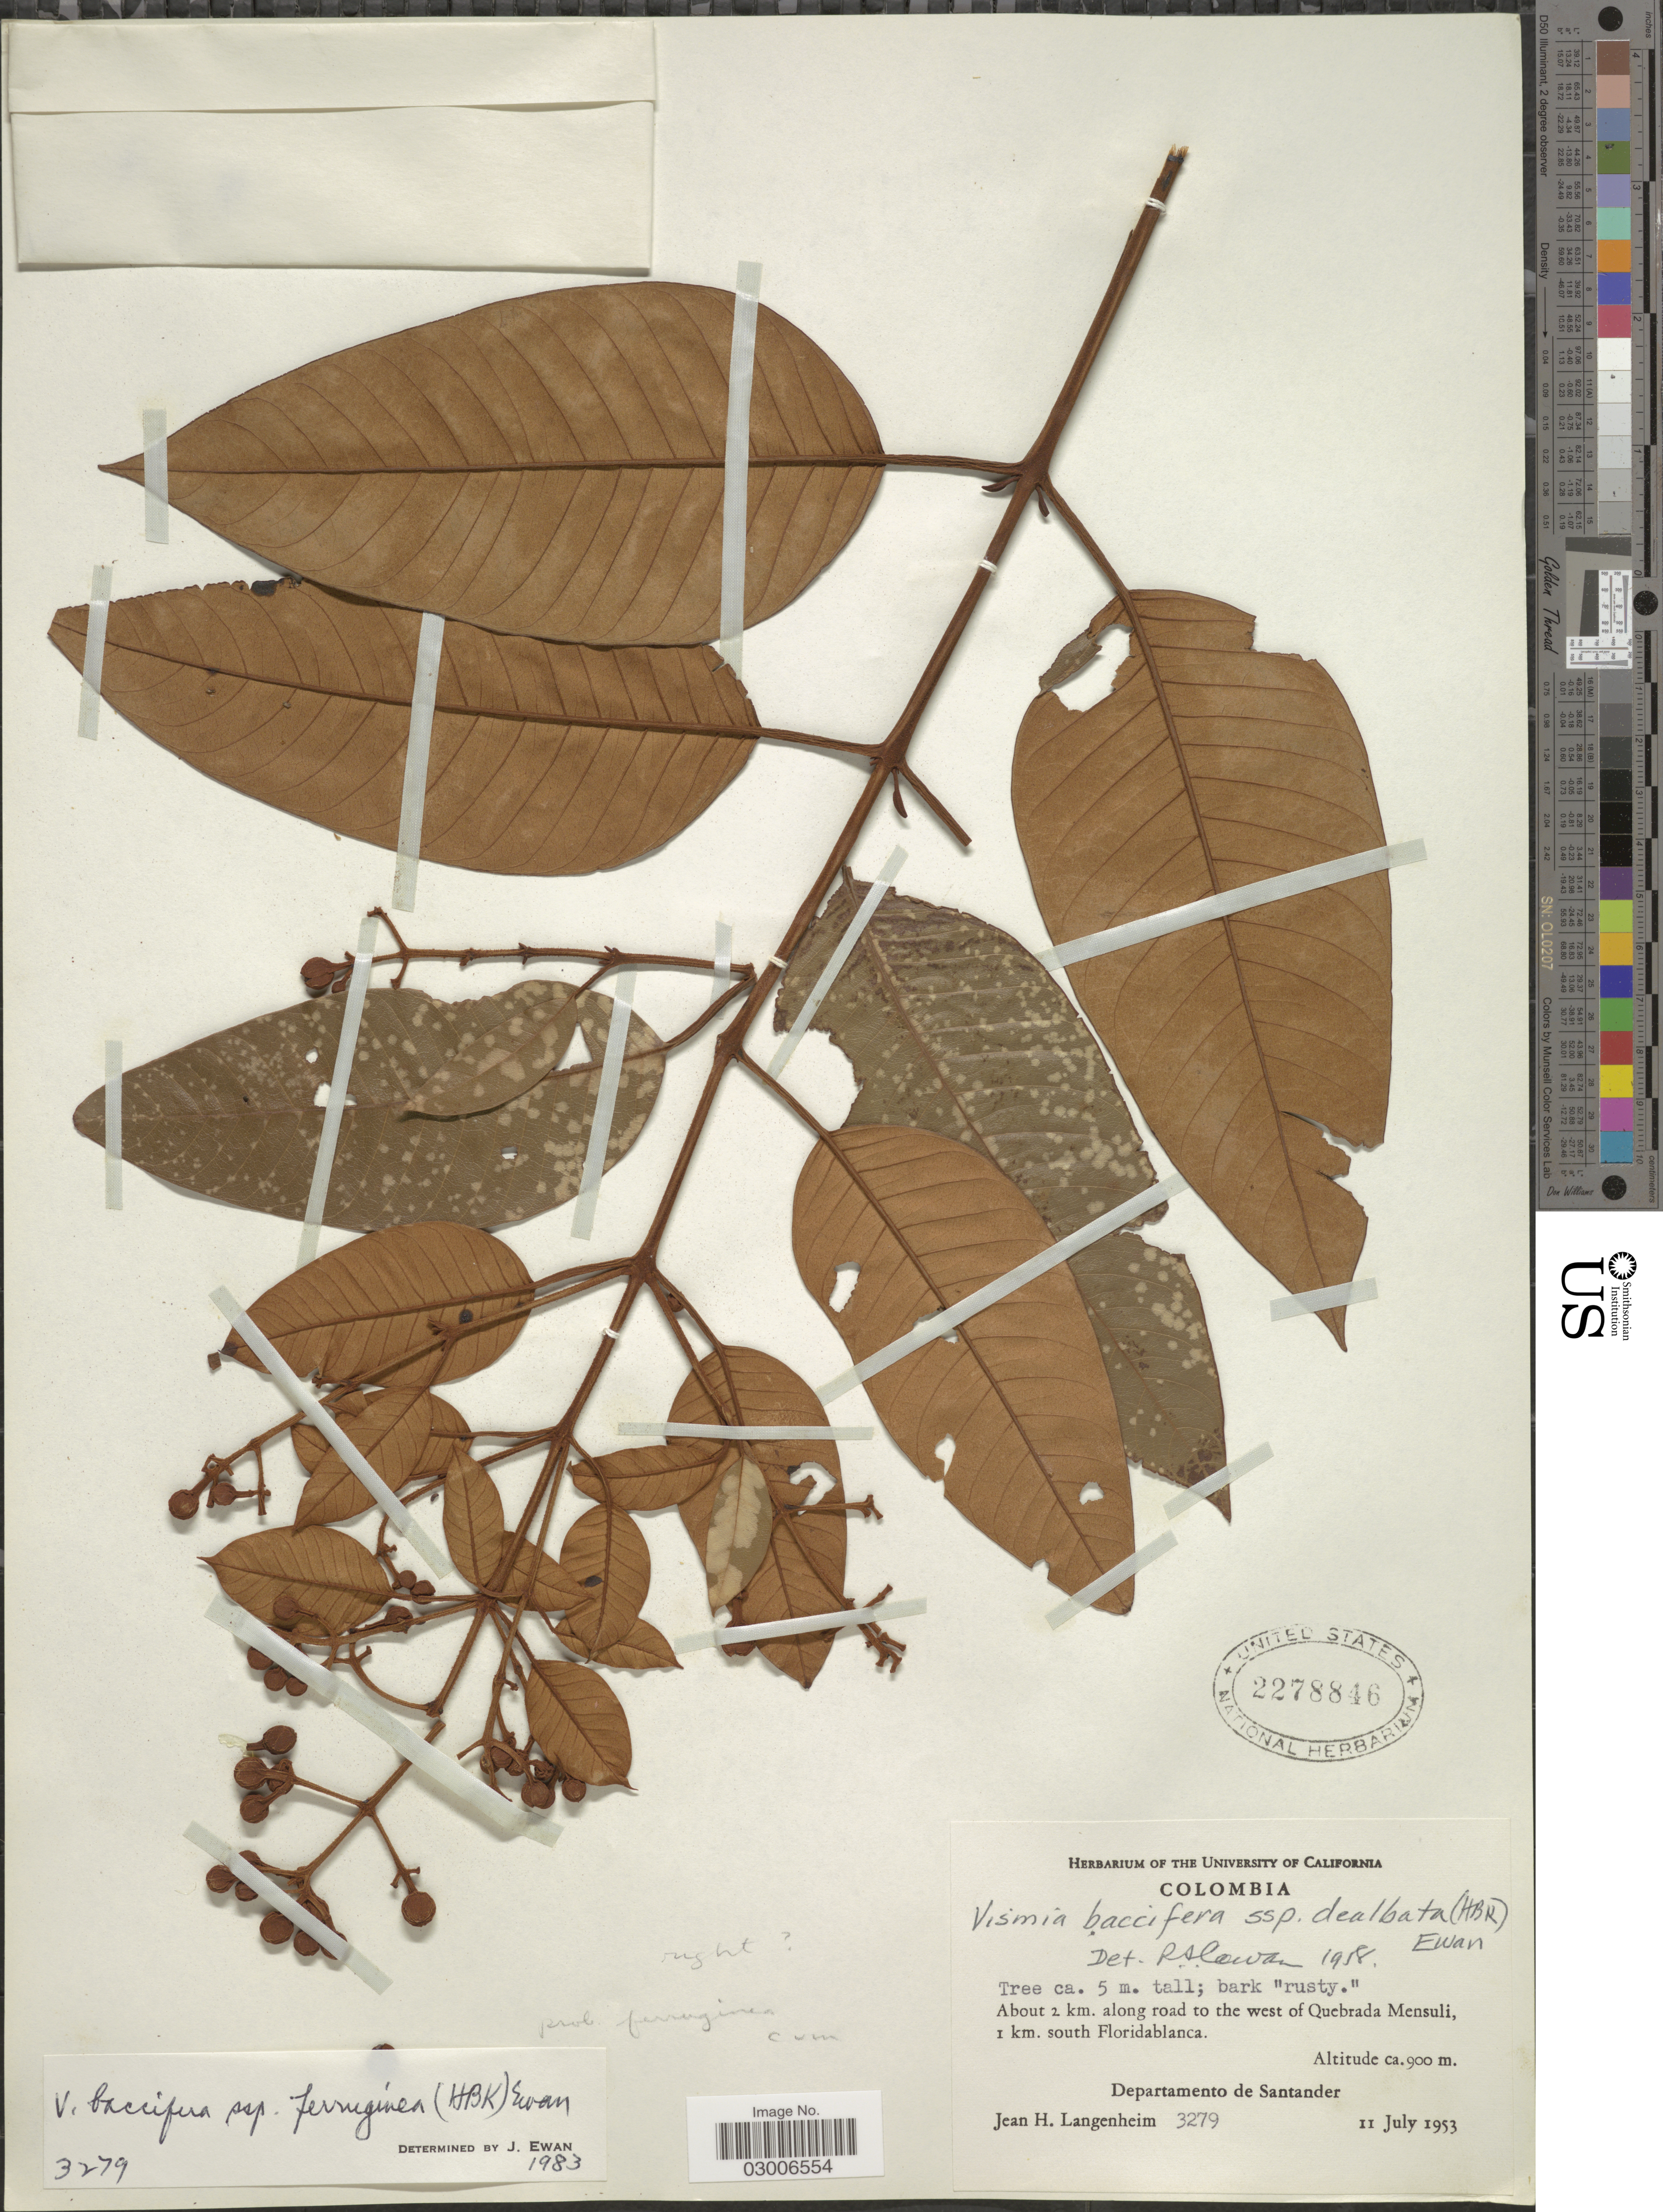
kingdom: Plantae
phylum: Tracheophyta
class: Magnoliopsida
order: Malpighiales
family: Hypericaceae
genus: Vismia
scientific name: Vismia baccifera subsp. ferruginea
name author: (Kunth) Ewan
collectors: J. H. Langenheim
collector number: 3279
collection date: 1953-07-11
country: Colombia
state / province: Santander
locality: About 2 km. along road to the west Quebrada Mensuli, 1 km. south of Floridablanca, Departamento de Santander.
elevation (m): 900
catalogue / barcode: US 2278846